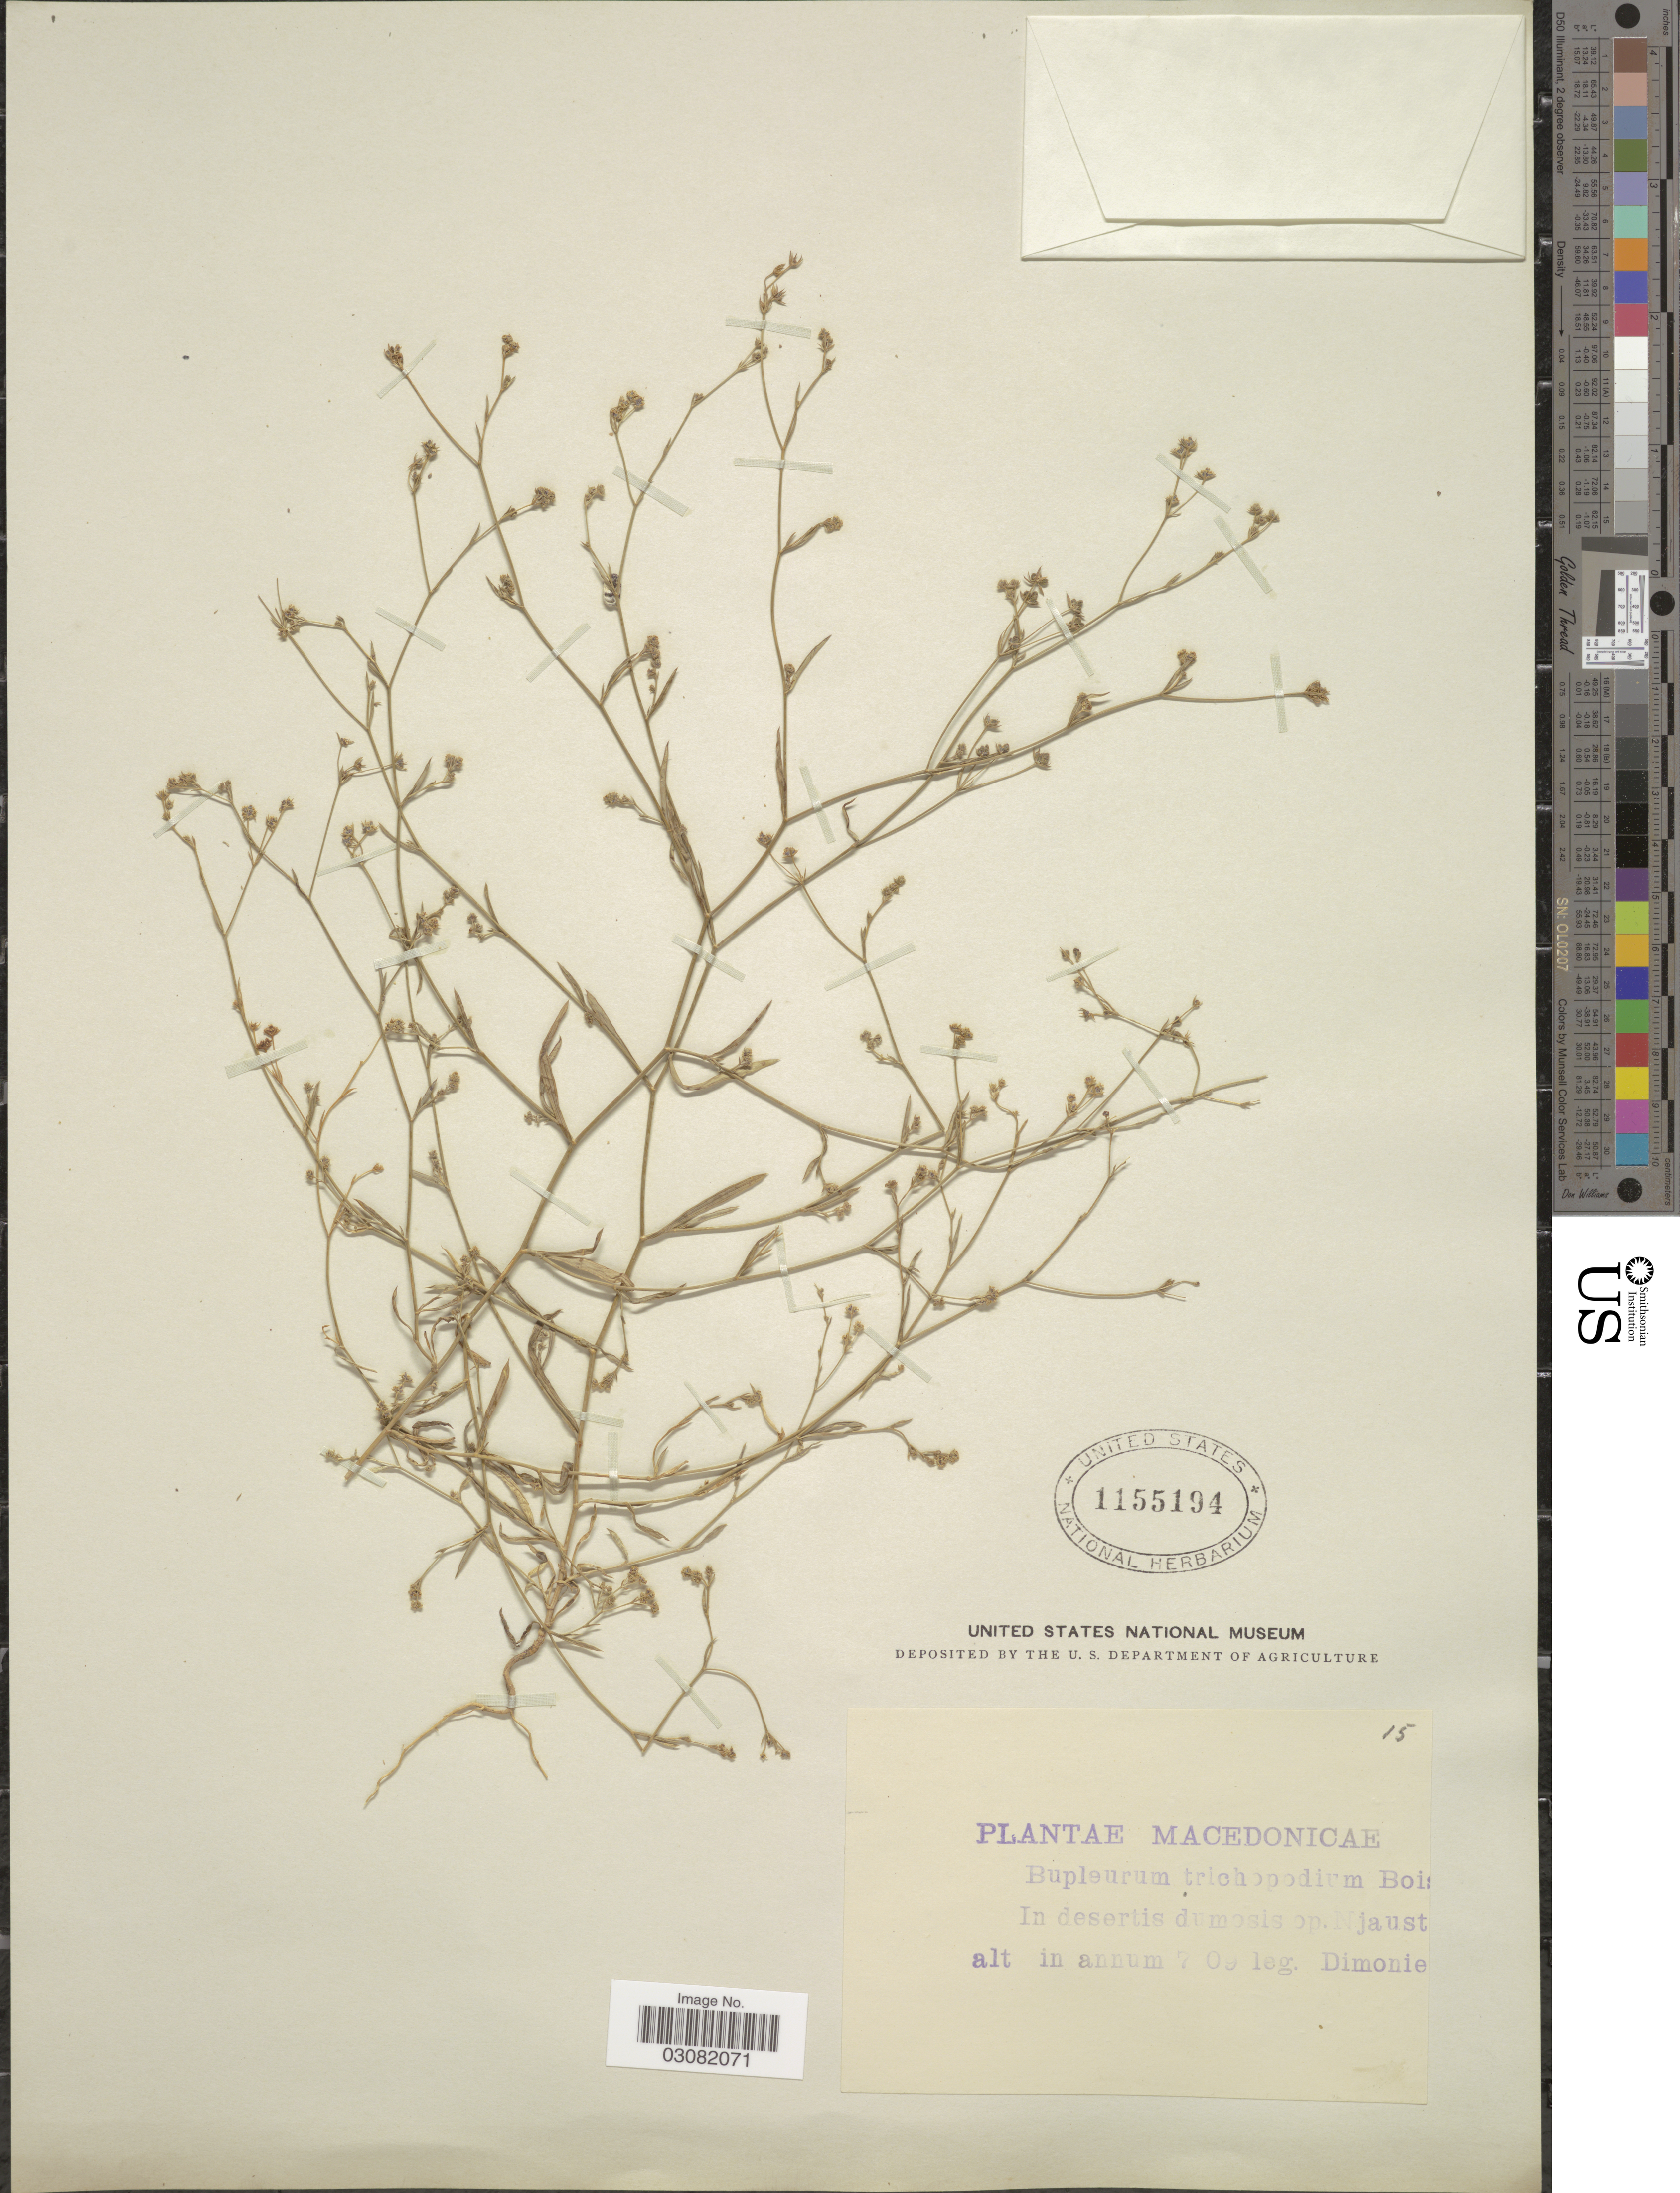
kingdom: Plantae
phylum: Tracheophyta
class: Magnoliopsida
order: Apiales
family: Apiaceae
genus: Bupleurum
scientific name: Bupleurum trichopodum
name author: Boiss. & Spruner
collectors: -. Dimonie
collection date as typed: Transcribed d/m/y: /7/9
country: North Macedonia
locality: In desertis dumesis op [interpreted] Mjaust [interpreted].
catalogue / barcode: US 1155194